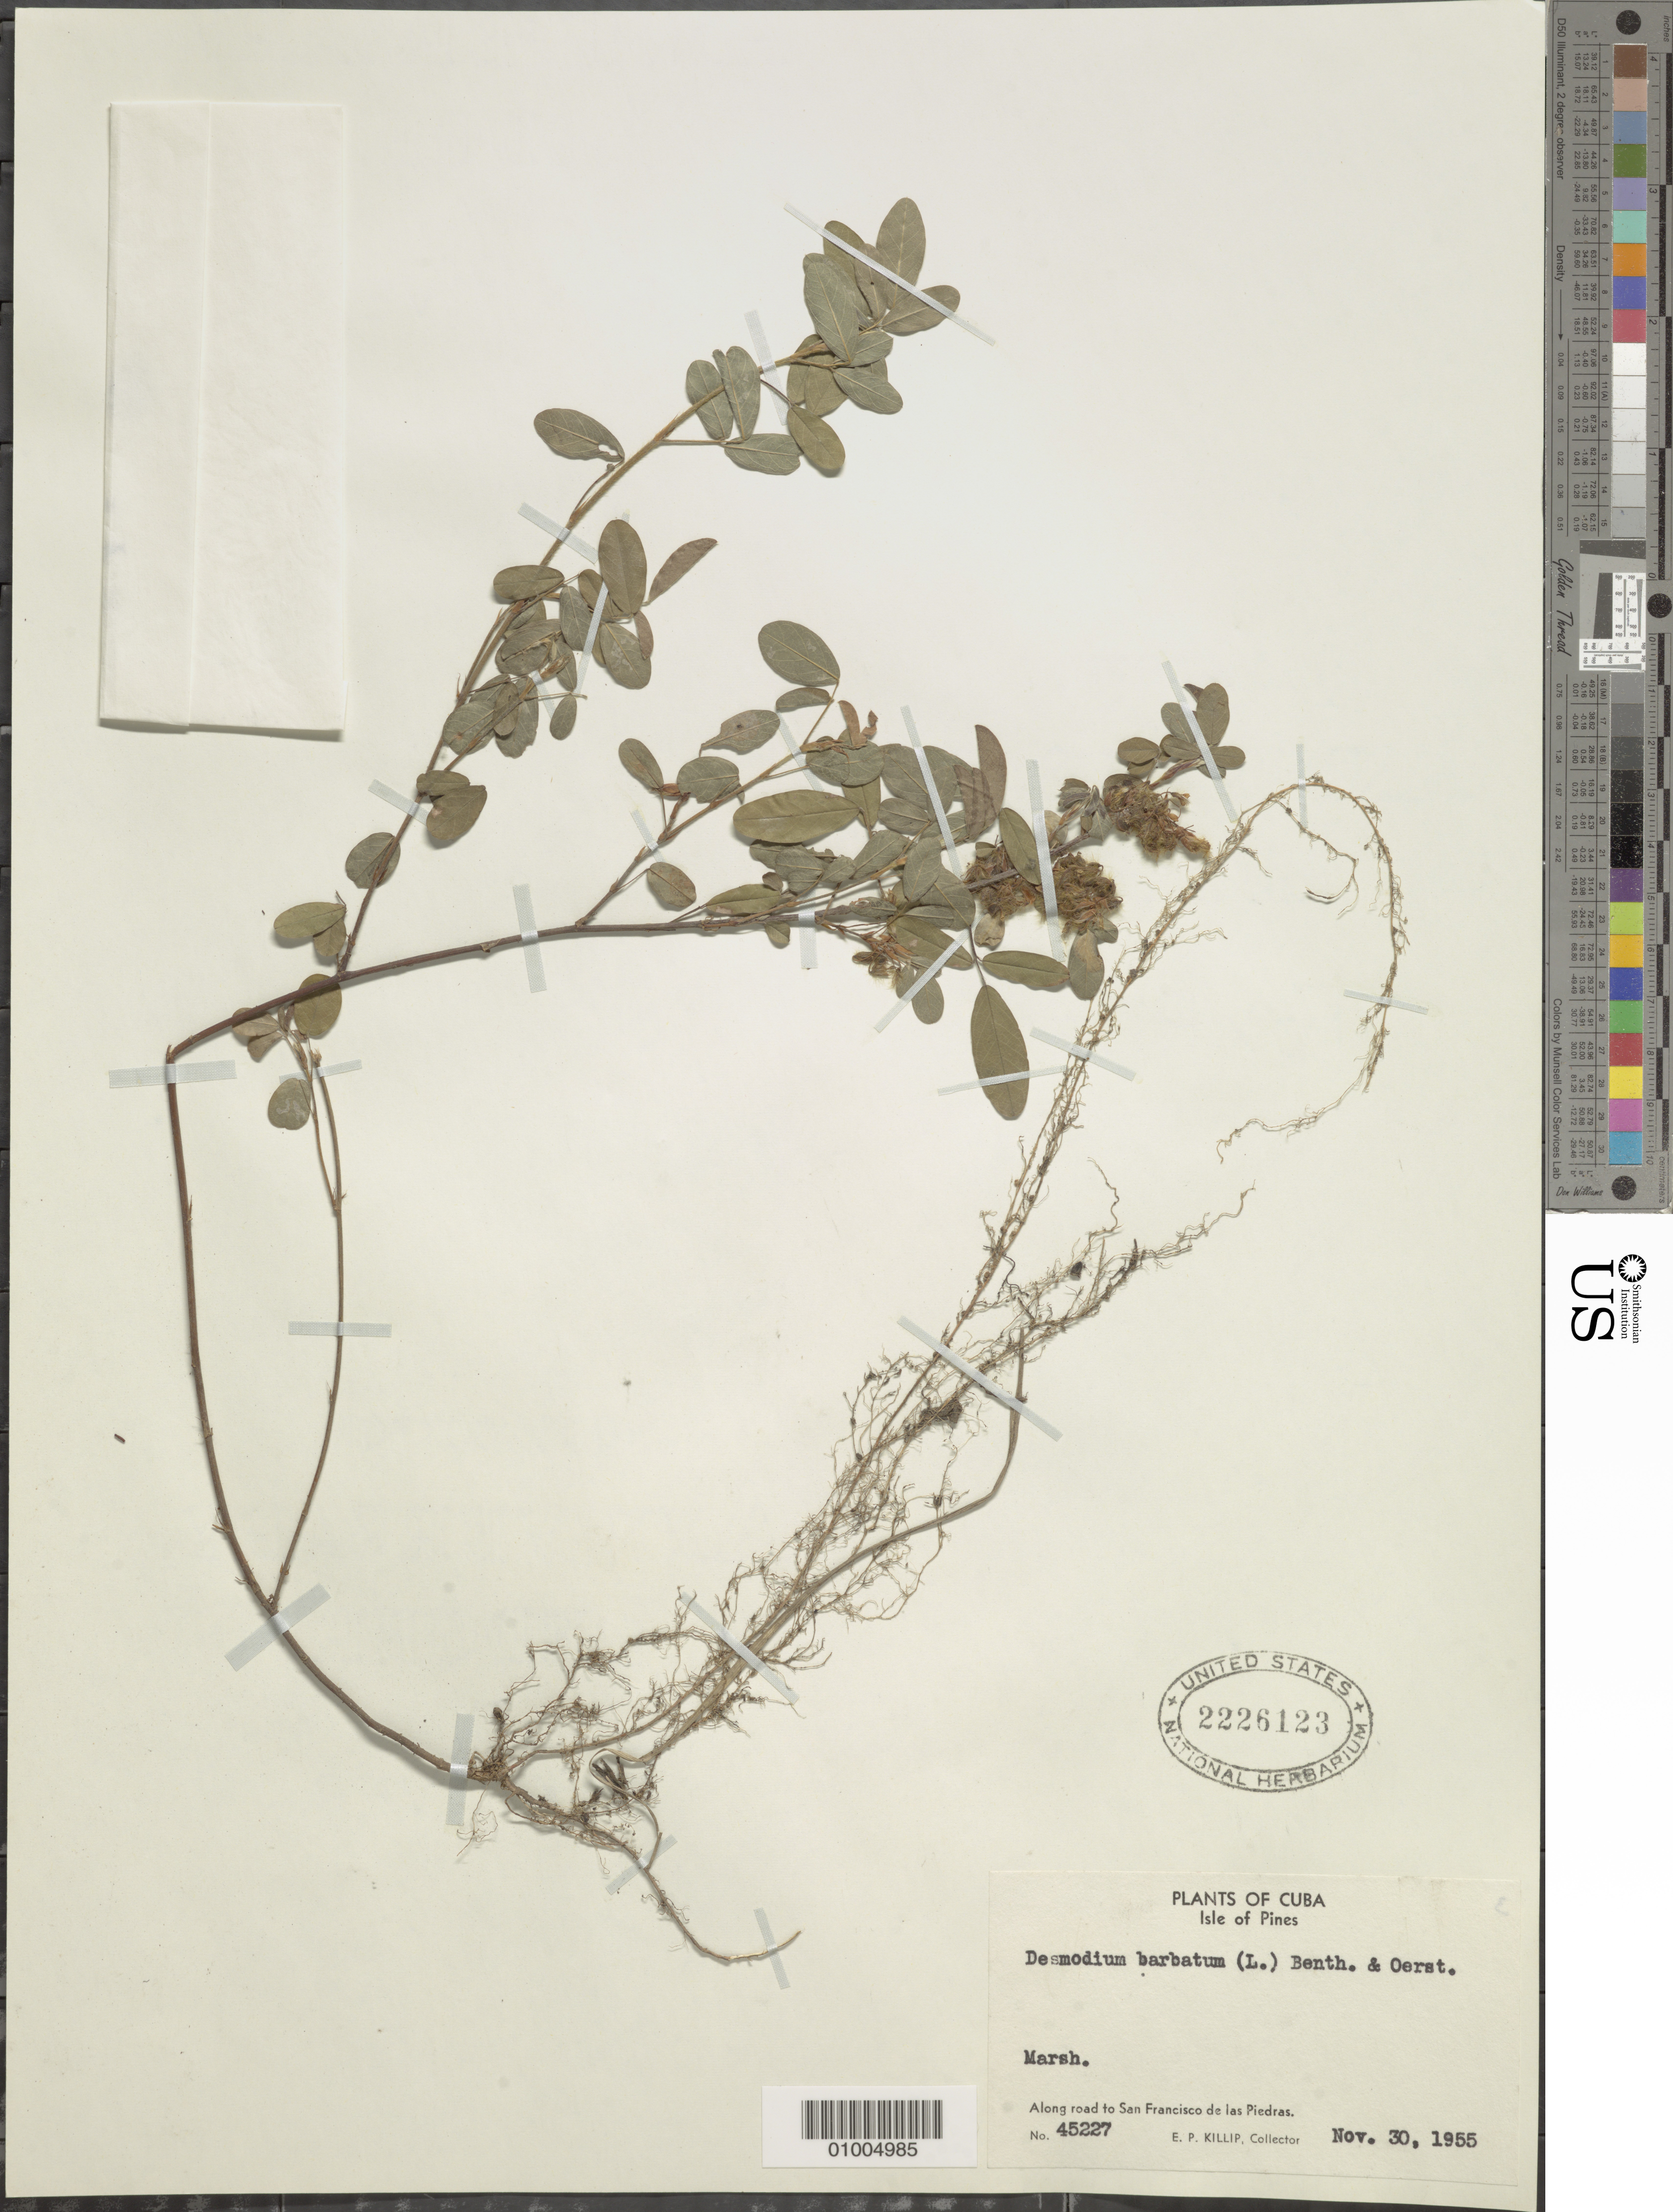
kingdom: Plantae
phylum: Tracheophyta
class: Magnoliopsida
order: Fabales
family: Fabaceae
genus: Grona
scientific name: Grona barbata var. barbata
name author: (L.) H. Ohashi & K. Ohashi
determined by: Strong, Mark T., (BOT), Smithsonian Institution - National Museum of Natural History (UNITED STATES)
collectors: E. P. Killip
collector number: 45227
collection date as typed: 30 Nov 1955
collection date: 1955-11-30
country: Cuba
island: Isla de la Juventud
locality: Isle of Pines, Along road to San Francisco de las Piedras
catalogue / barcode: US 2226123